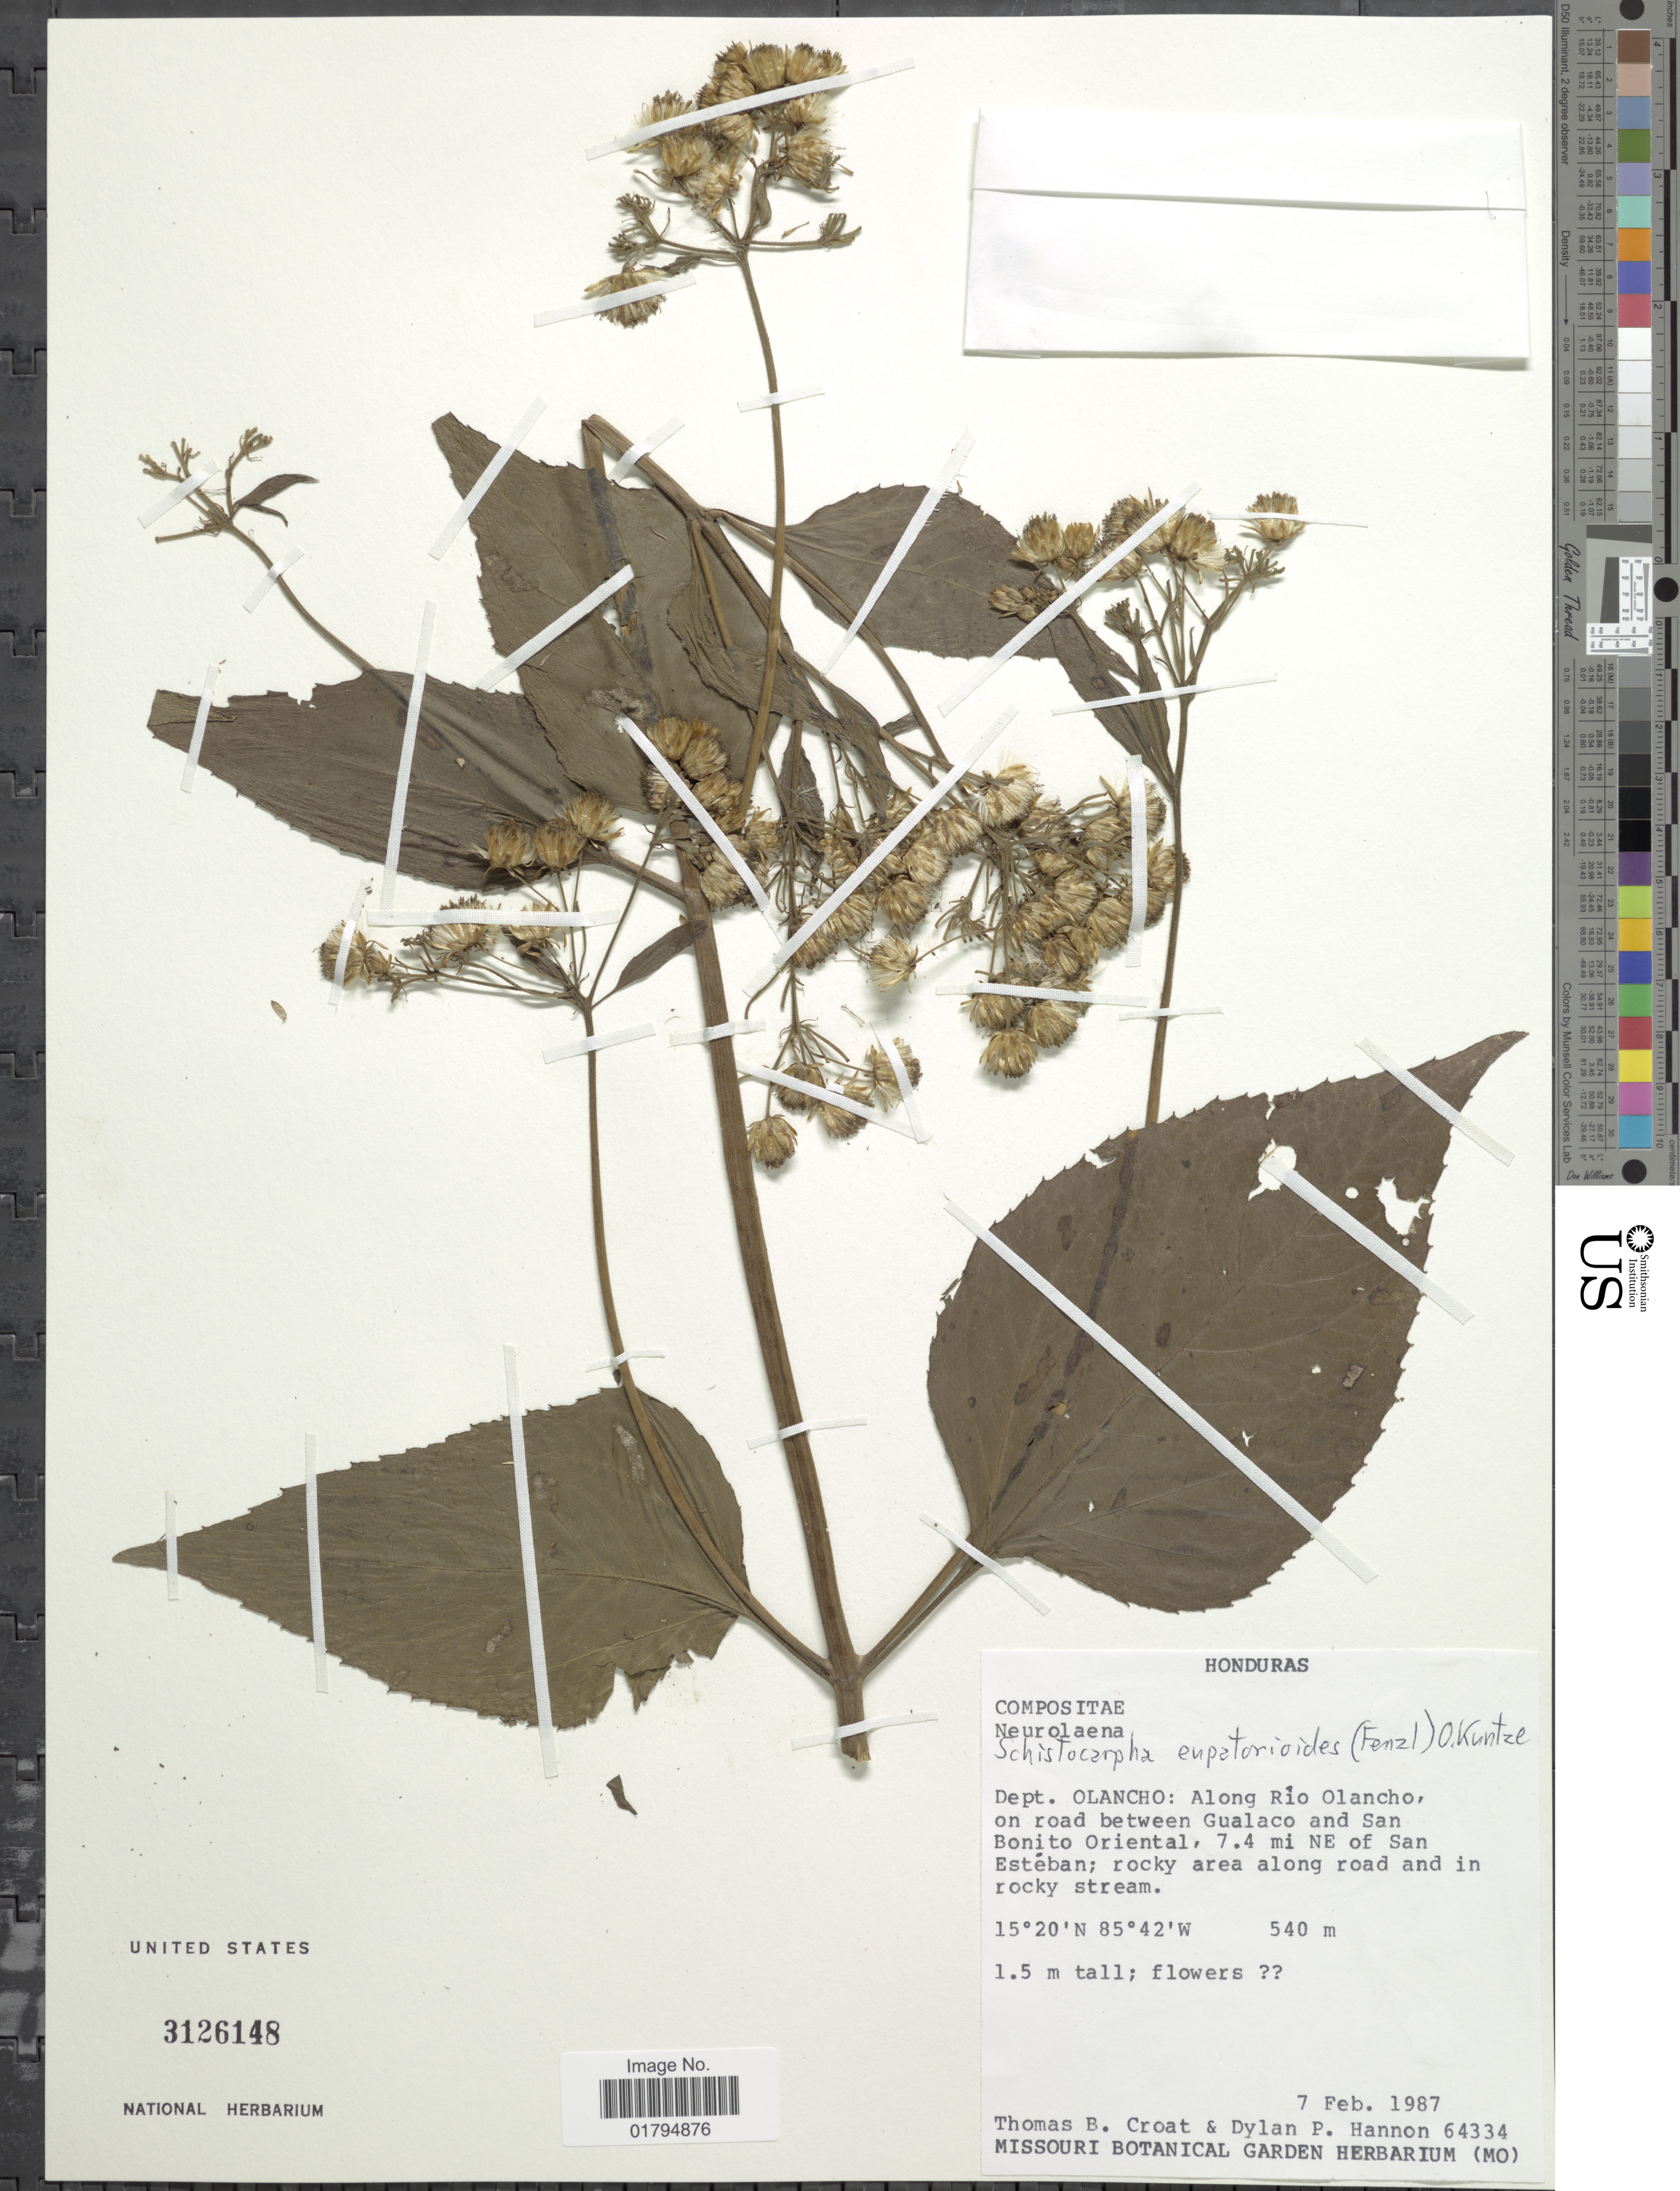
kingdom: Plantae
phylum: Tracheophyta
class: Magnoliopsida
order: Asterales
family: Asteraceae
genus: Schistocarpha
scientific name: Schistocarpha eupatorioides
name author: (Fenzl) Kuntze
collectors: T. B. Croat & D. Hannon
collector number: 64334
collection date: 1987-02-07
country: Honduras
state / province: Olancho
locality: Along Rio Olancho, on road between Gualaco and San Bonito Oriental 7.4 mi NE of San Esteban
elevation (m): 540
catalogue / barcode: US 3126148